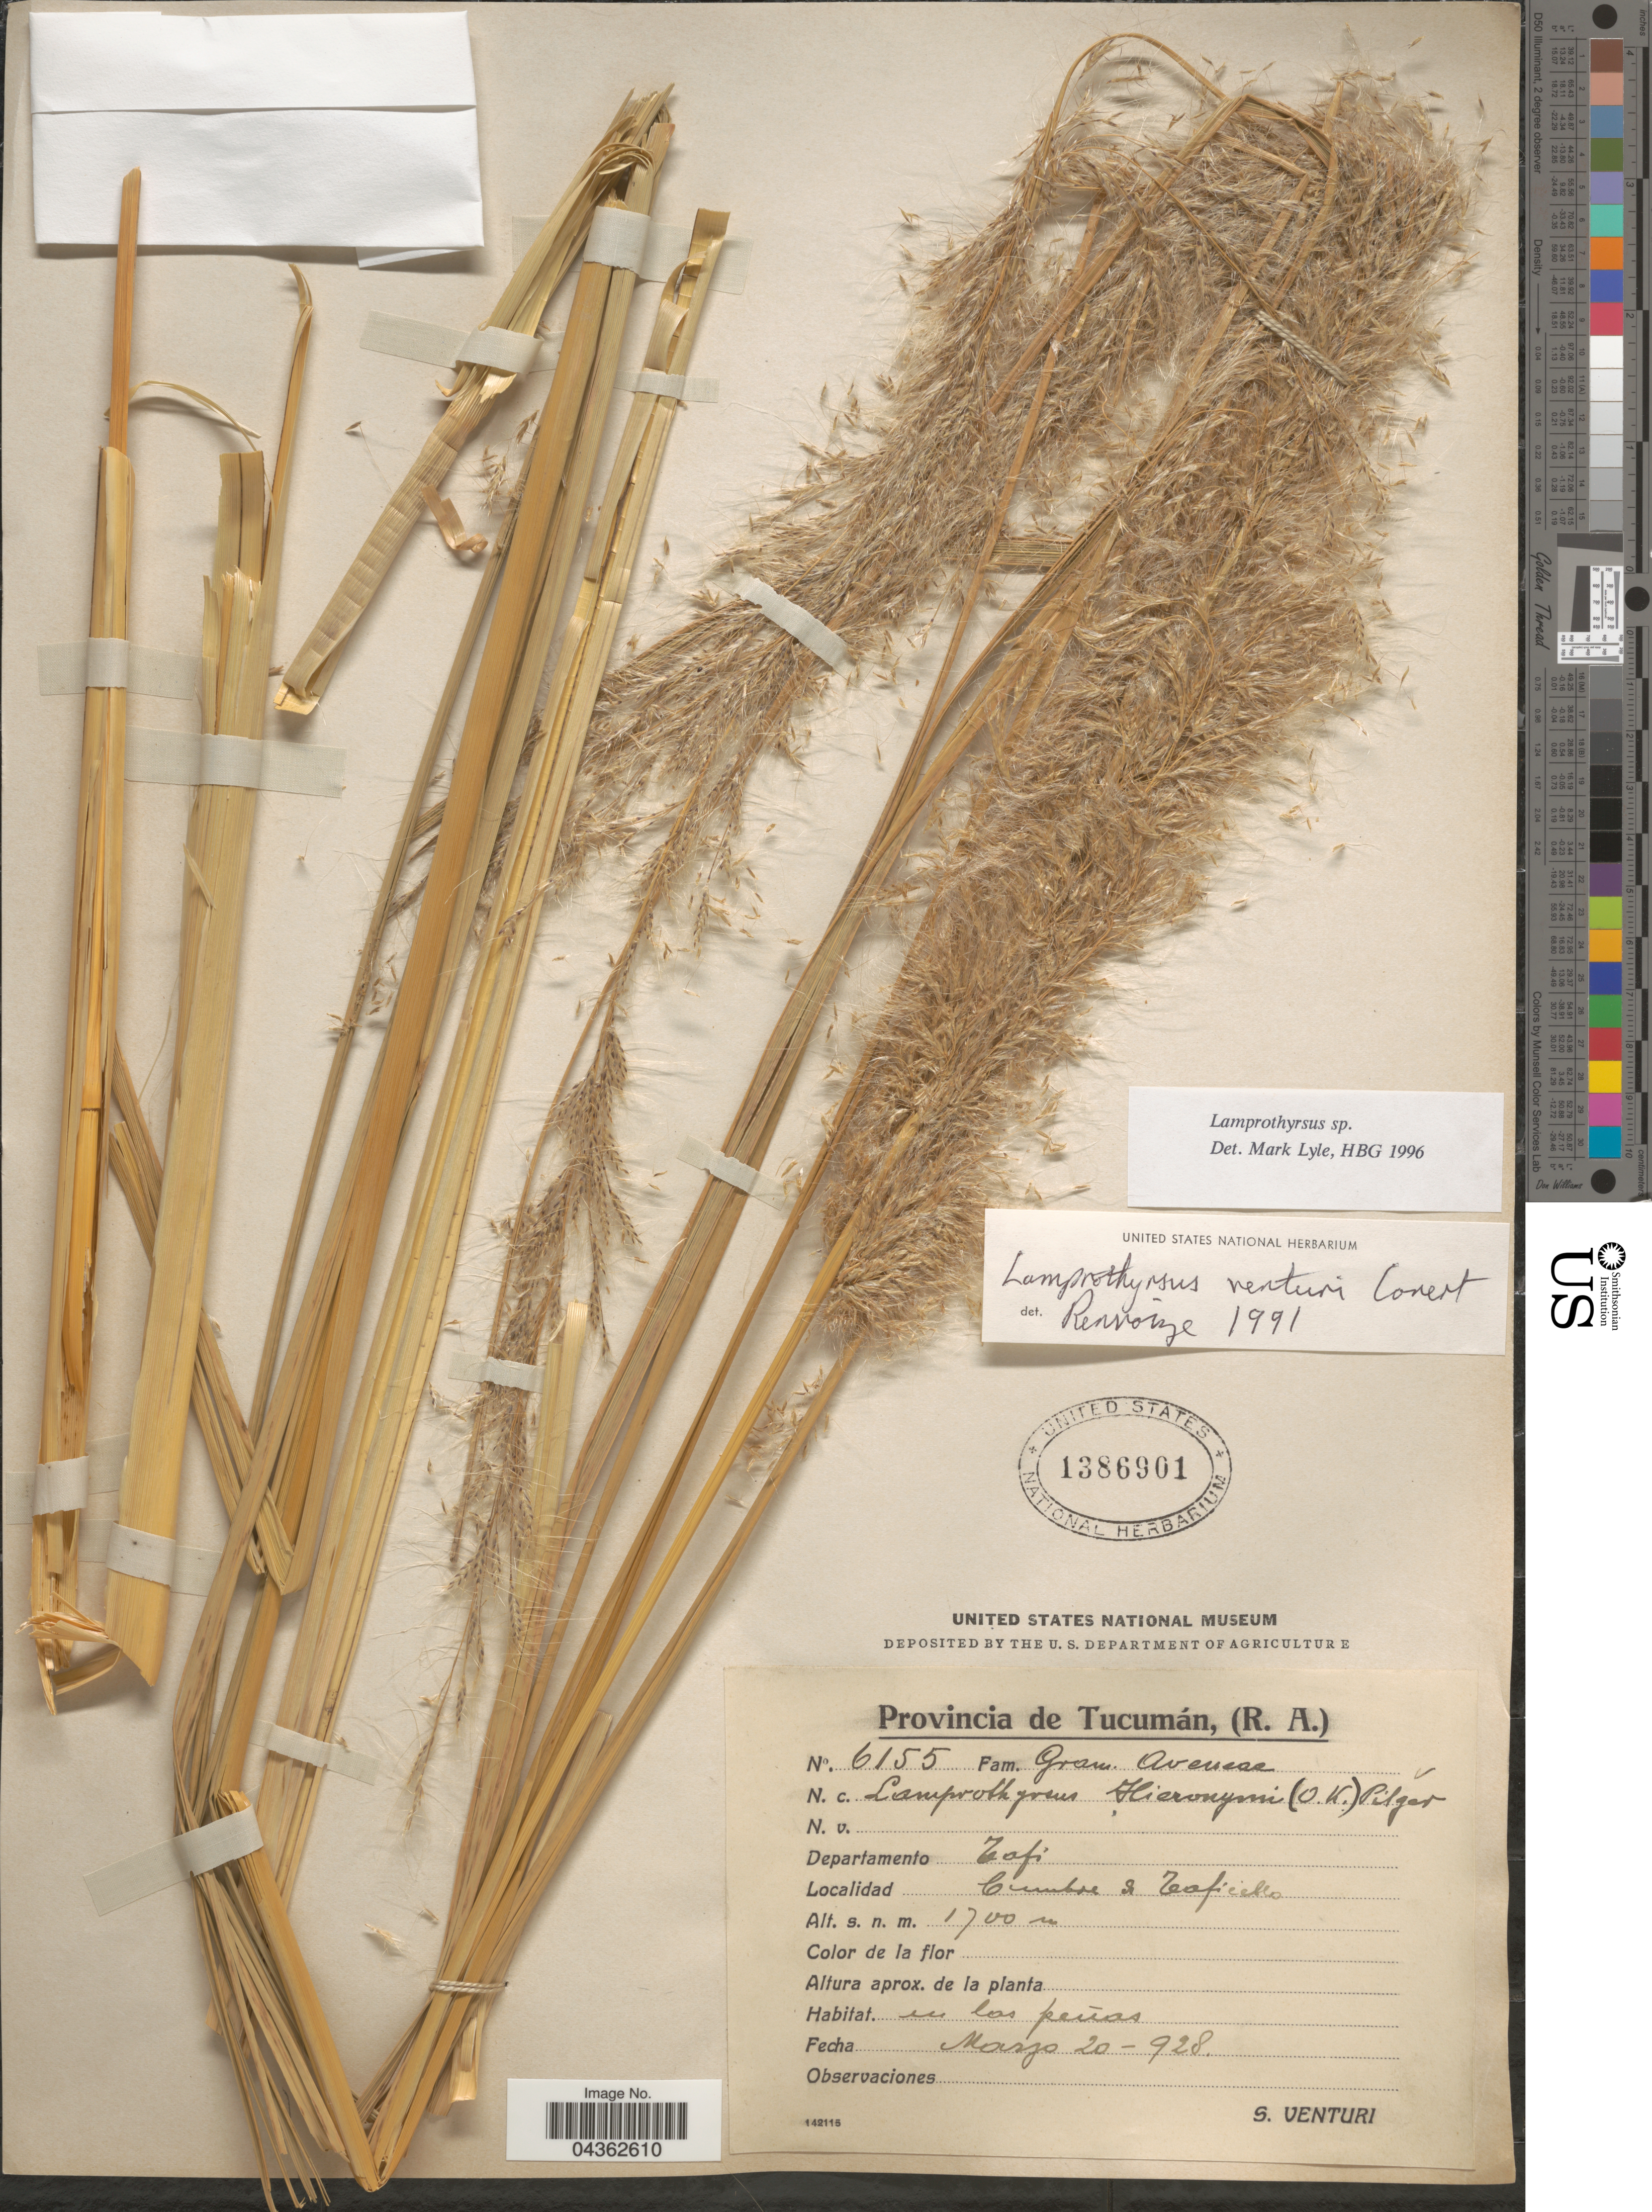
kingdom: Plantae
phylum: Tracheophyta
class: Liliopsida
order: Poales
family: Poaceae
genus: Cortaderia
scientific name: Cortaderia hieronymi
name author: (Kuntze) H.P. Linder & N.P. Barker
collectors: S. Venturi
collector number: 6155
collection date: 1928-03-20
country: Argentina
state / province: Tucuman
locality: Departamento Tafí. Cumbre de Taficillo.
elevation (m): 1700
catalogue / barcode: US 1386901